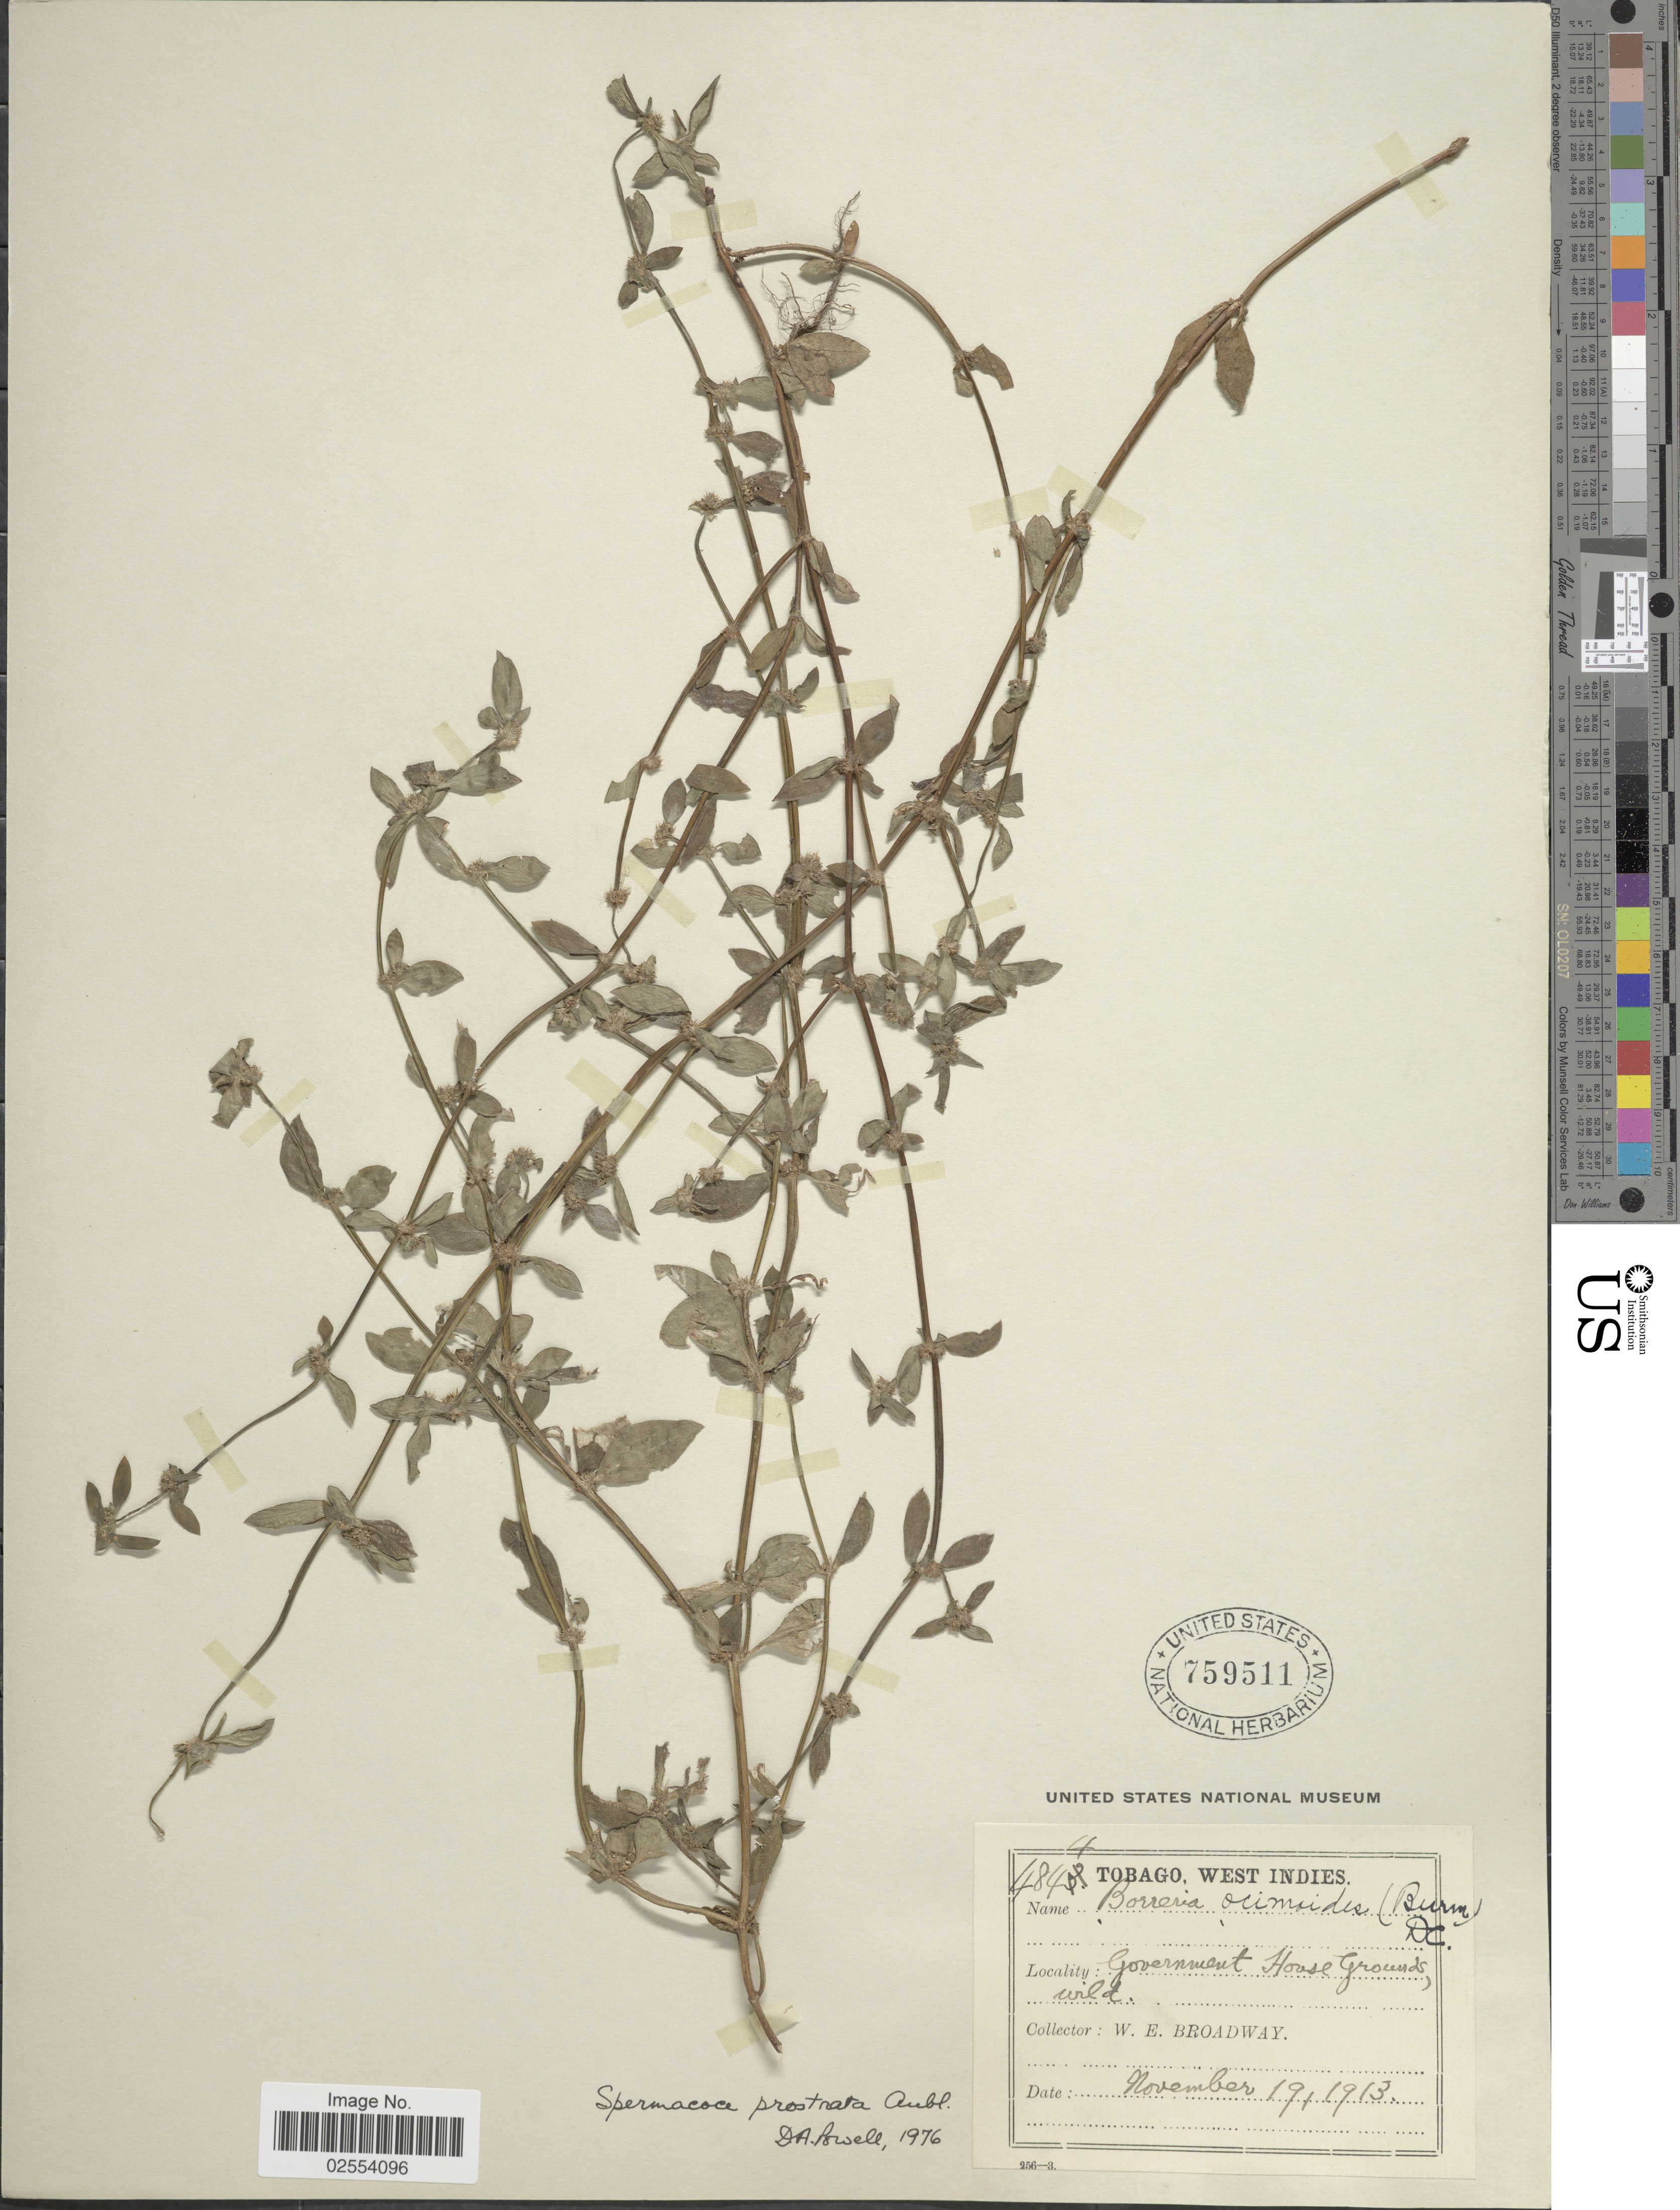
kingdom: Plantae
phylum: Tracheophyta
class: Magnoliopsida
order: Gentianales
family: Rubiaceae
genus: Spermacoce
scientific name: Spermacoce prostrata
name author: Aubl.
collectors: W. E. Broadway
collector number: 4844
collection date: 1913-11-19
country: Trinidad and Tobago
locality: Tobago, Government House Grounds, wild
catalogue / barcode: US 759511